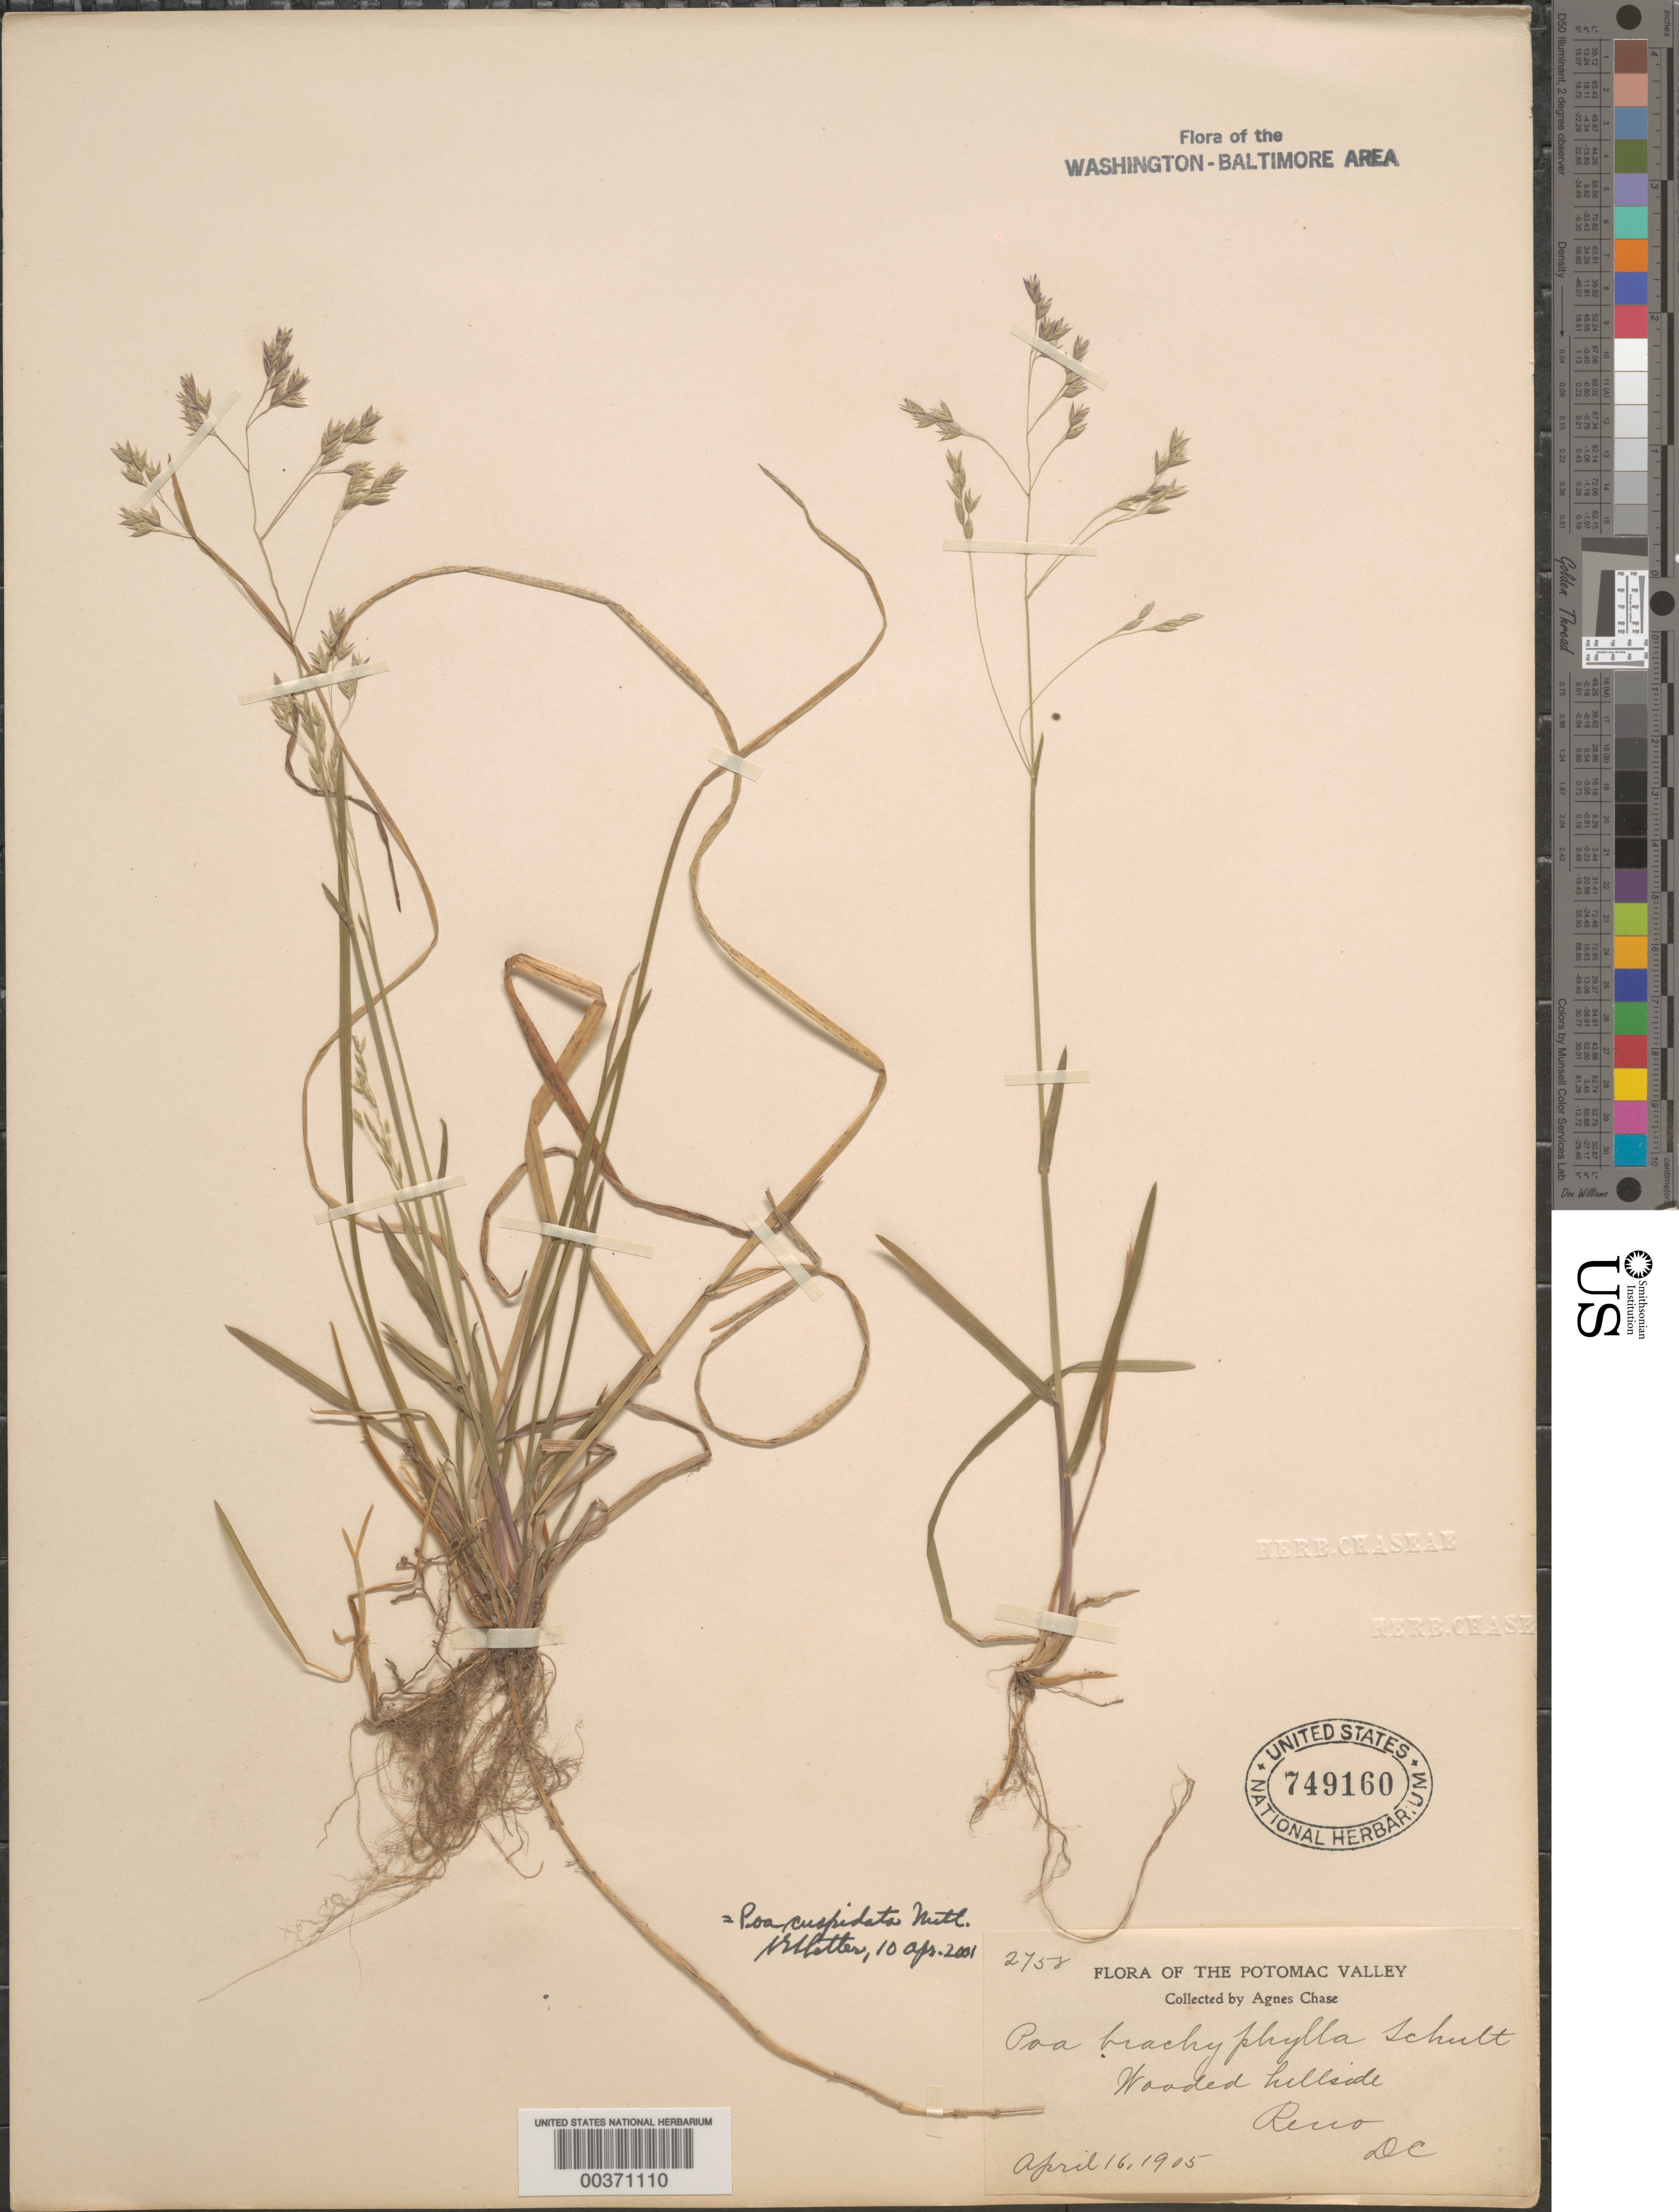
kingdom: Plantae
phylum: Tracheophyta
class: Liliopsida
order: Poales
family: Poaceae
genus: Poa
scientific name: Poa cuspidata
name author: Nutt.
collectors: A. Chase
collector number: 2758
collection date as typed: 16 Apr 1905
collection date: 1905-04-16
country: United States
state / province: District of Columbia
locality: Reno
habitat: Wooded hillside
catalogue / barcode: US 749160